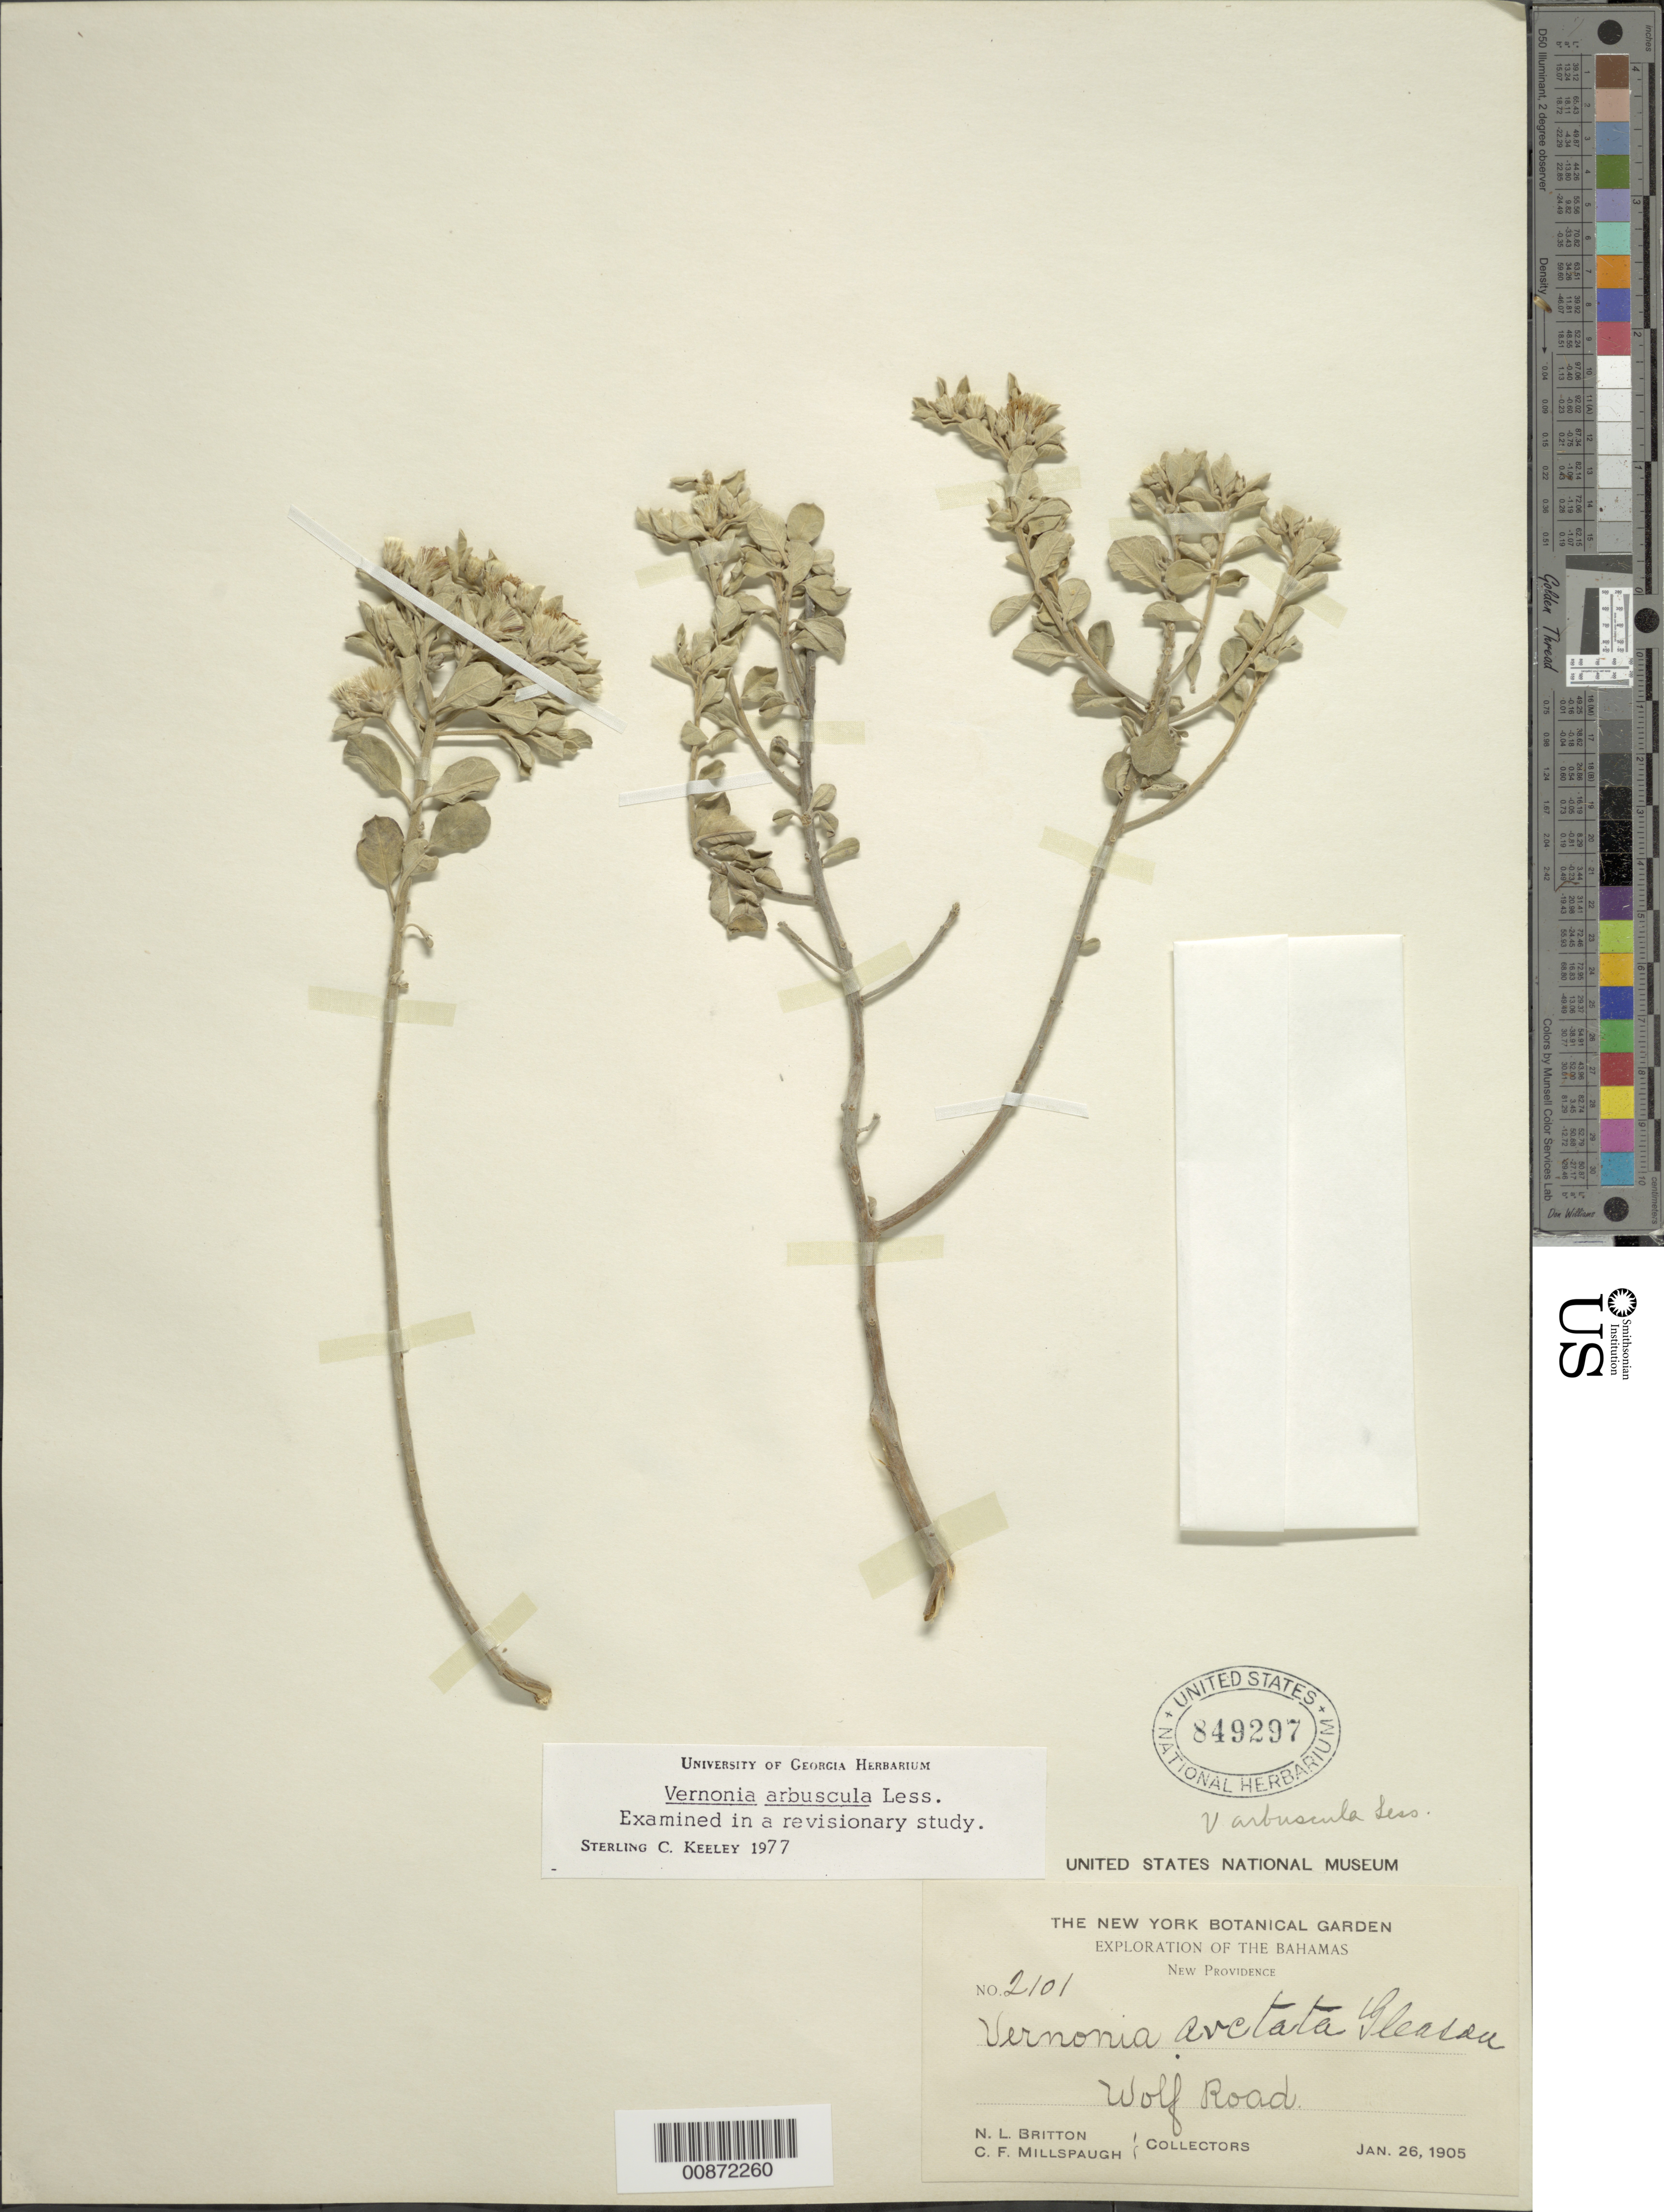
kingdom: Plantae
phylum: Tracheophyta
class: Magnoliopsida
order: Asterales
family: Asteraceae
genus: Lepidaploa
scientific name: Lepidaploa arbuscula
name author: (Less.) H. Rob.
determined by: Keeley, S. C.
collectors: N. Britton & C. F. Millspaugh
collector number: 2101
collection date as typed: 26 Jan 1905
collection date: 1905-01-26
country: Bahamas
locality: New Providence. Wolf Road.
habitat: Along road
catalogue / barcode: US 849297